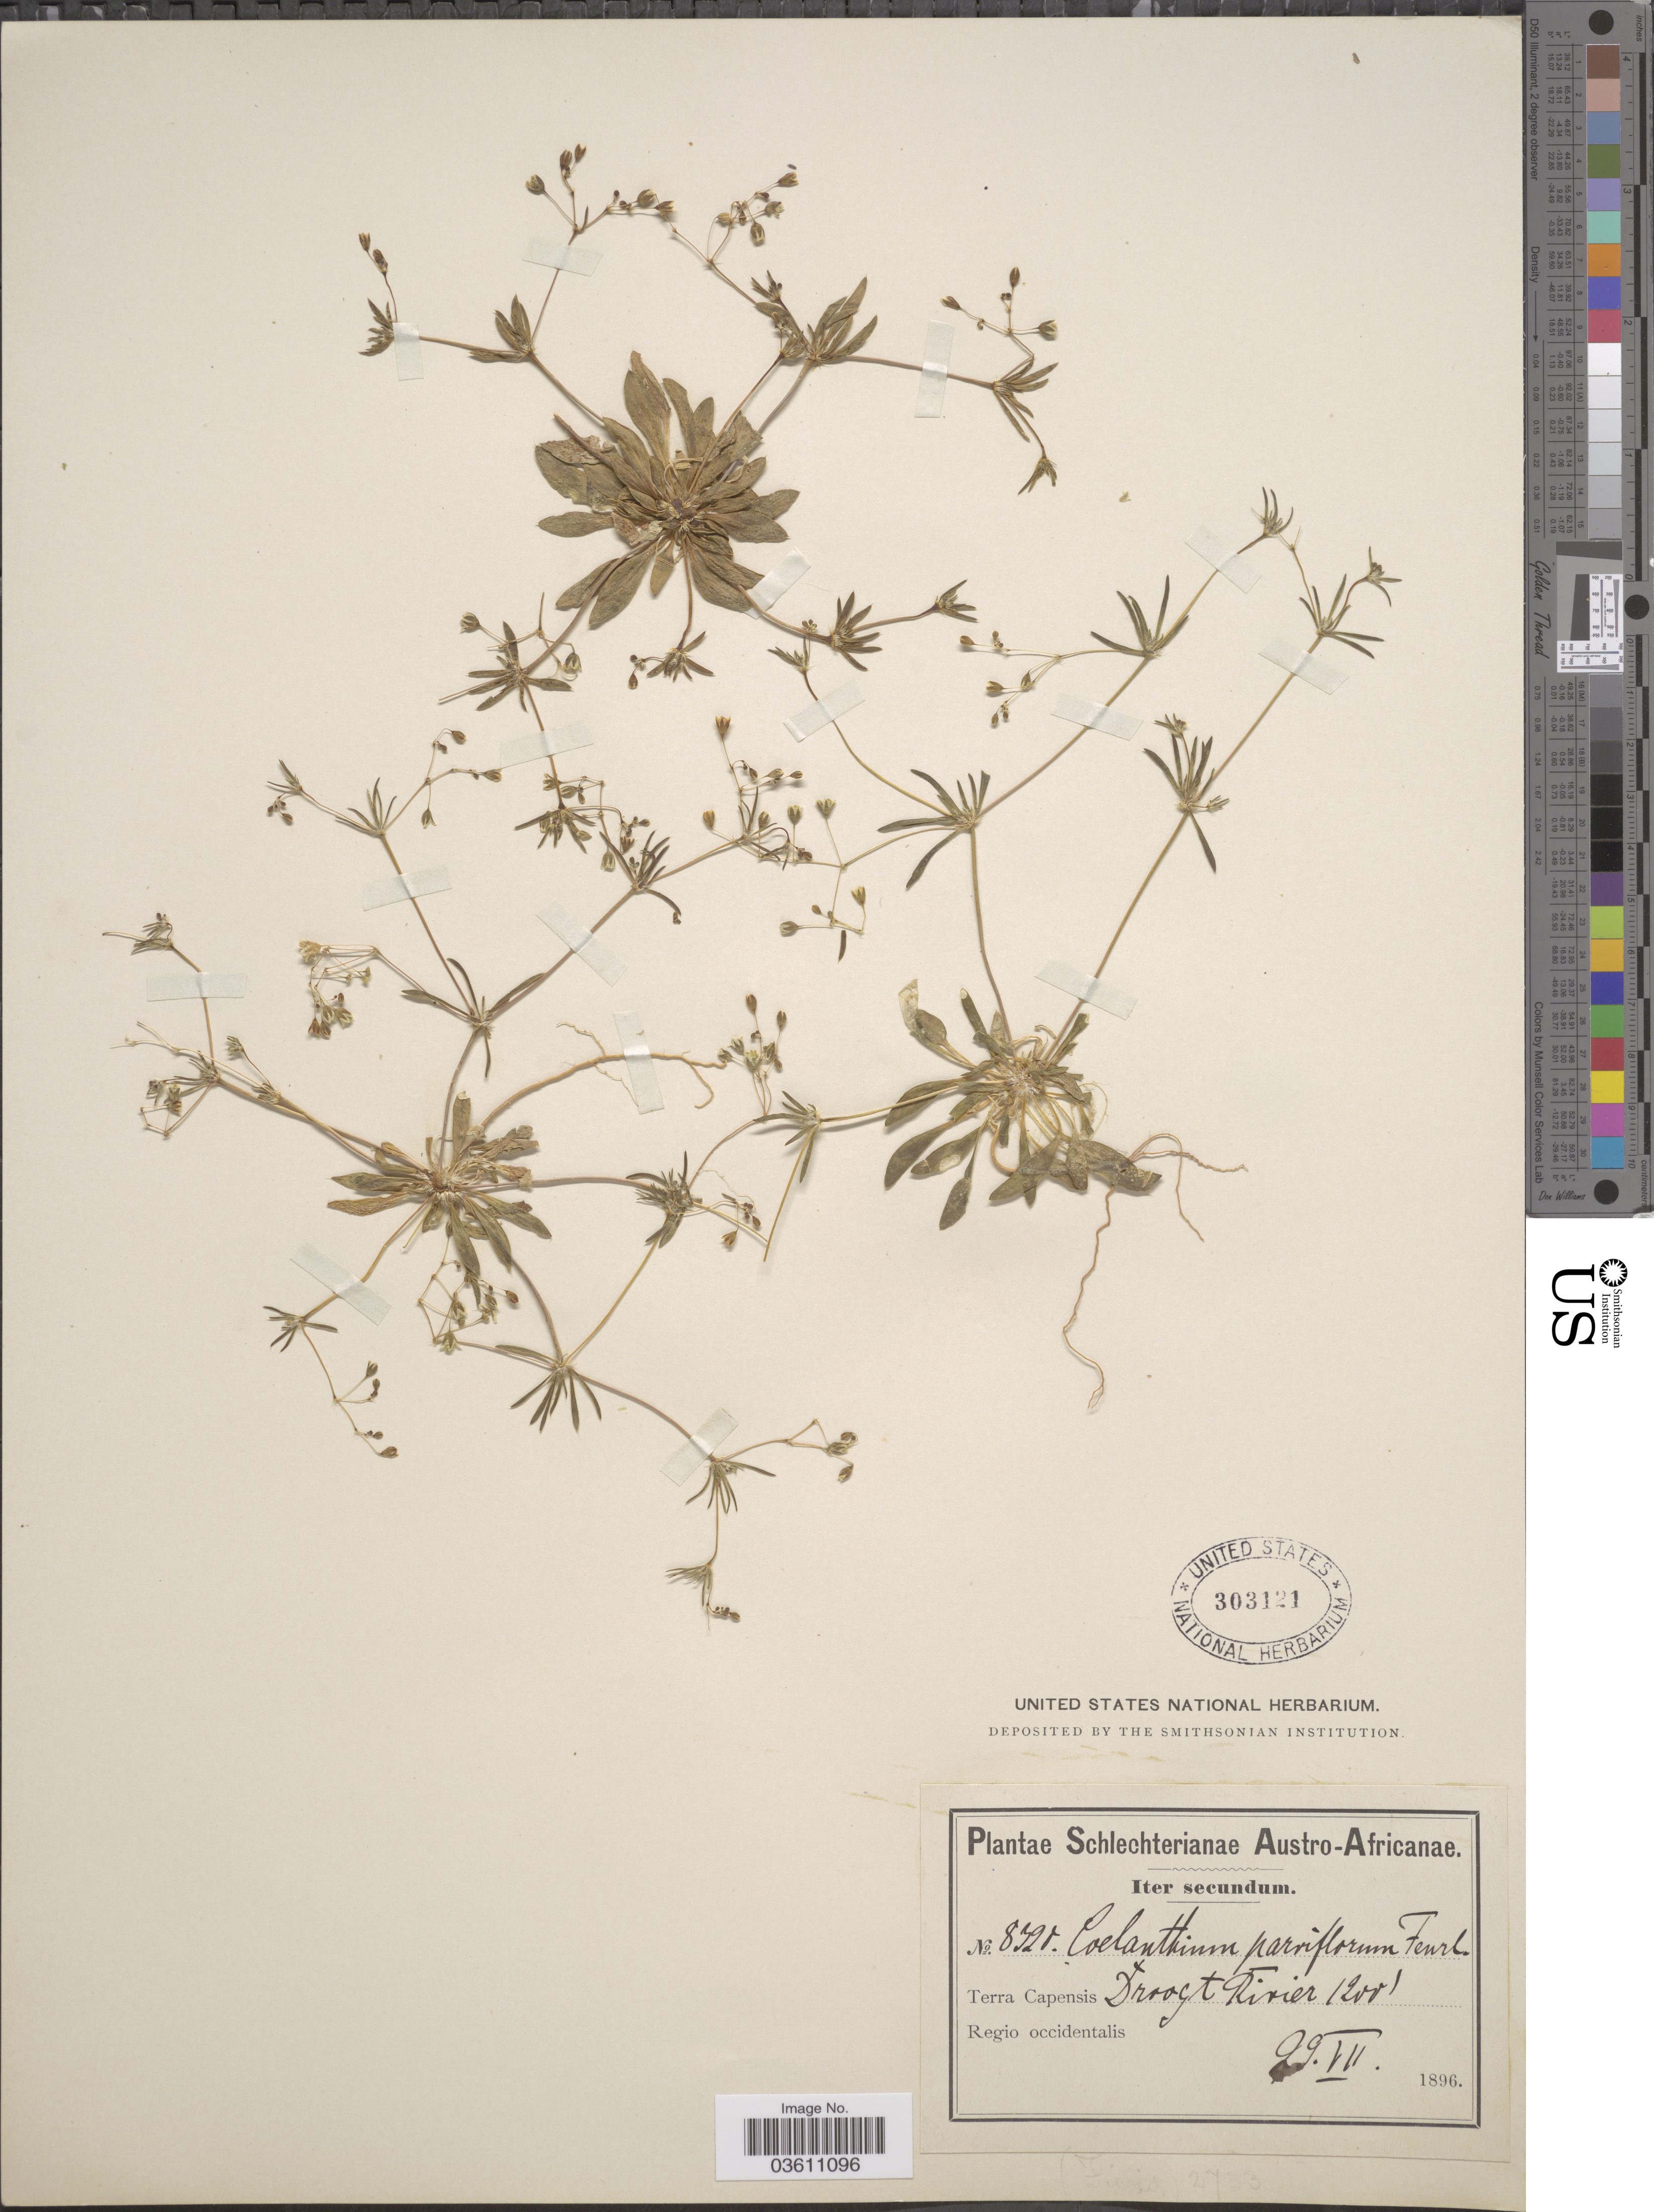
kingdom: Plantae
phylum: Tracheophyta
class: Magnoliopsida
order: Caryophyllales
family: Molluginaceae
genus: Coelanthum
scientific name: Coelanthum parviflorum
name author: Fenzl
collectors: Schlechter, --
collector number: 8721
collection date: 1896-07-29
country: South Africa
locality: Austro-Africanae. Terra Capensis Regio occidentalis: Droogt Rivier.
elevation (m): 366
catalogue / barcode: US 303121